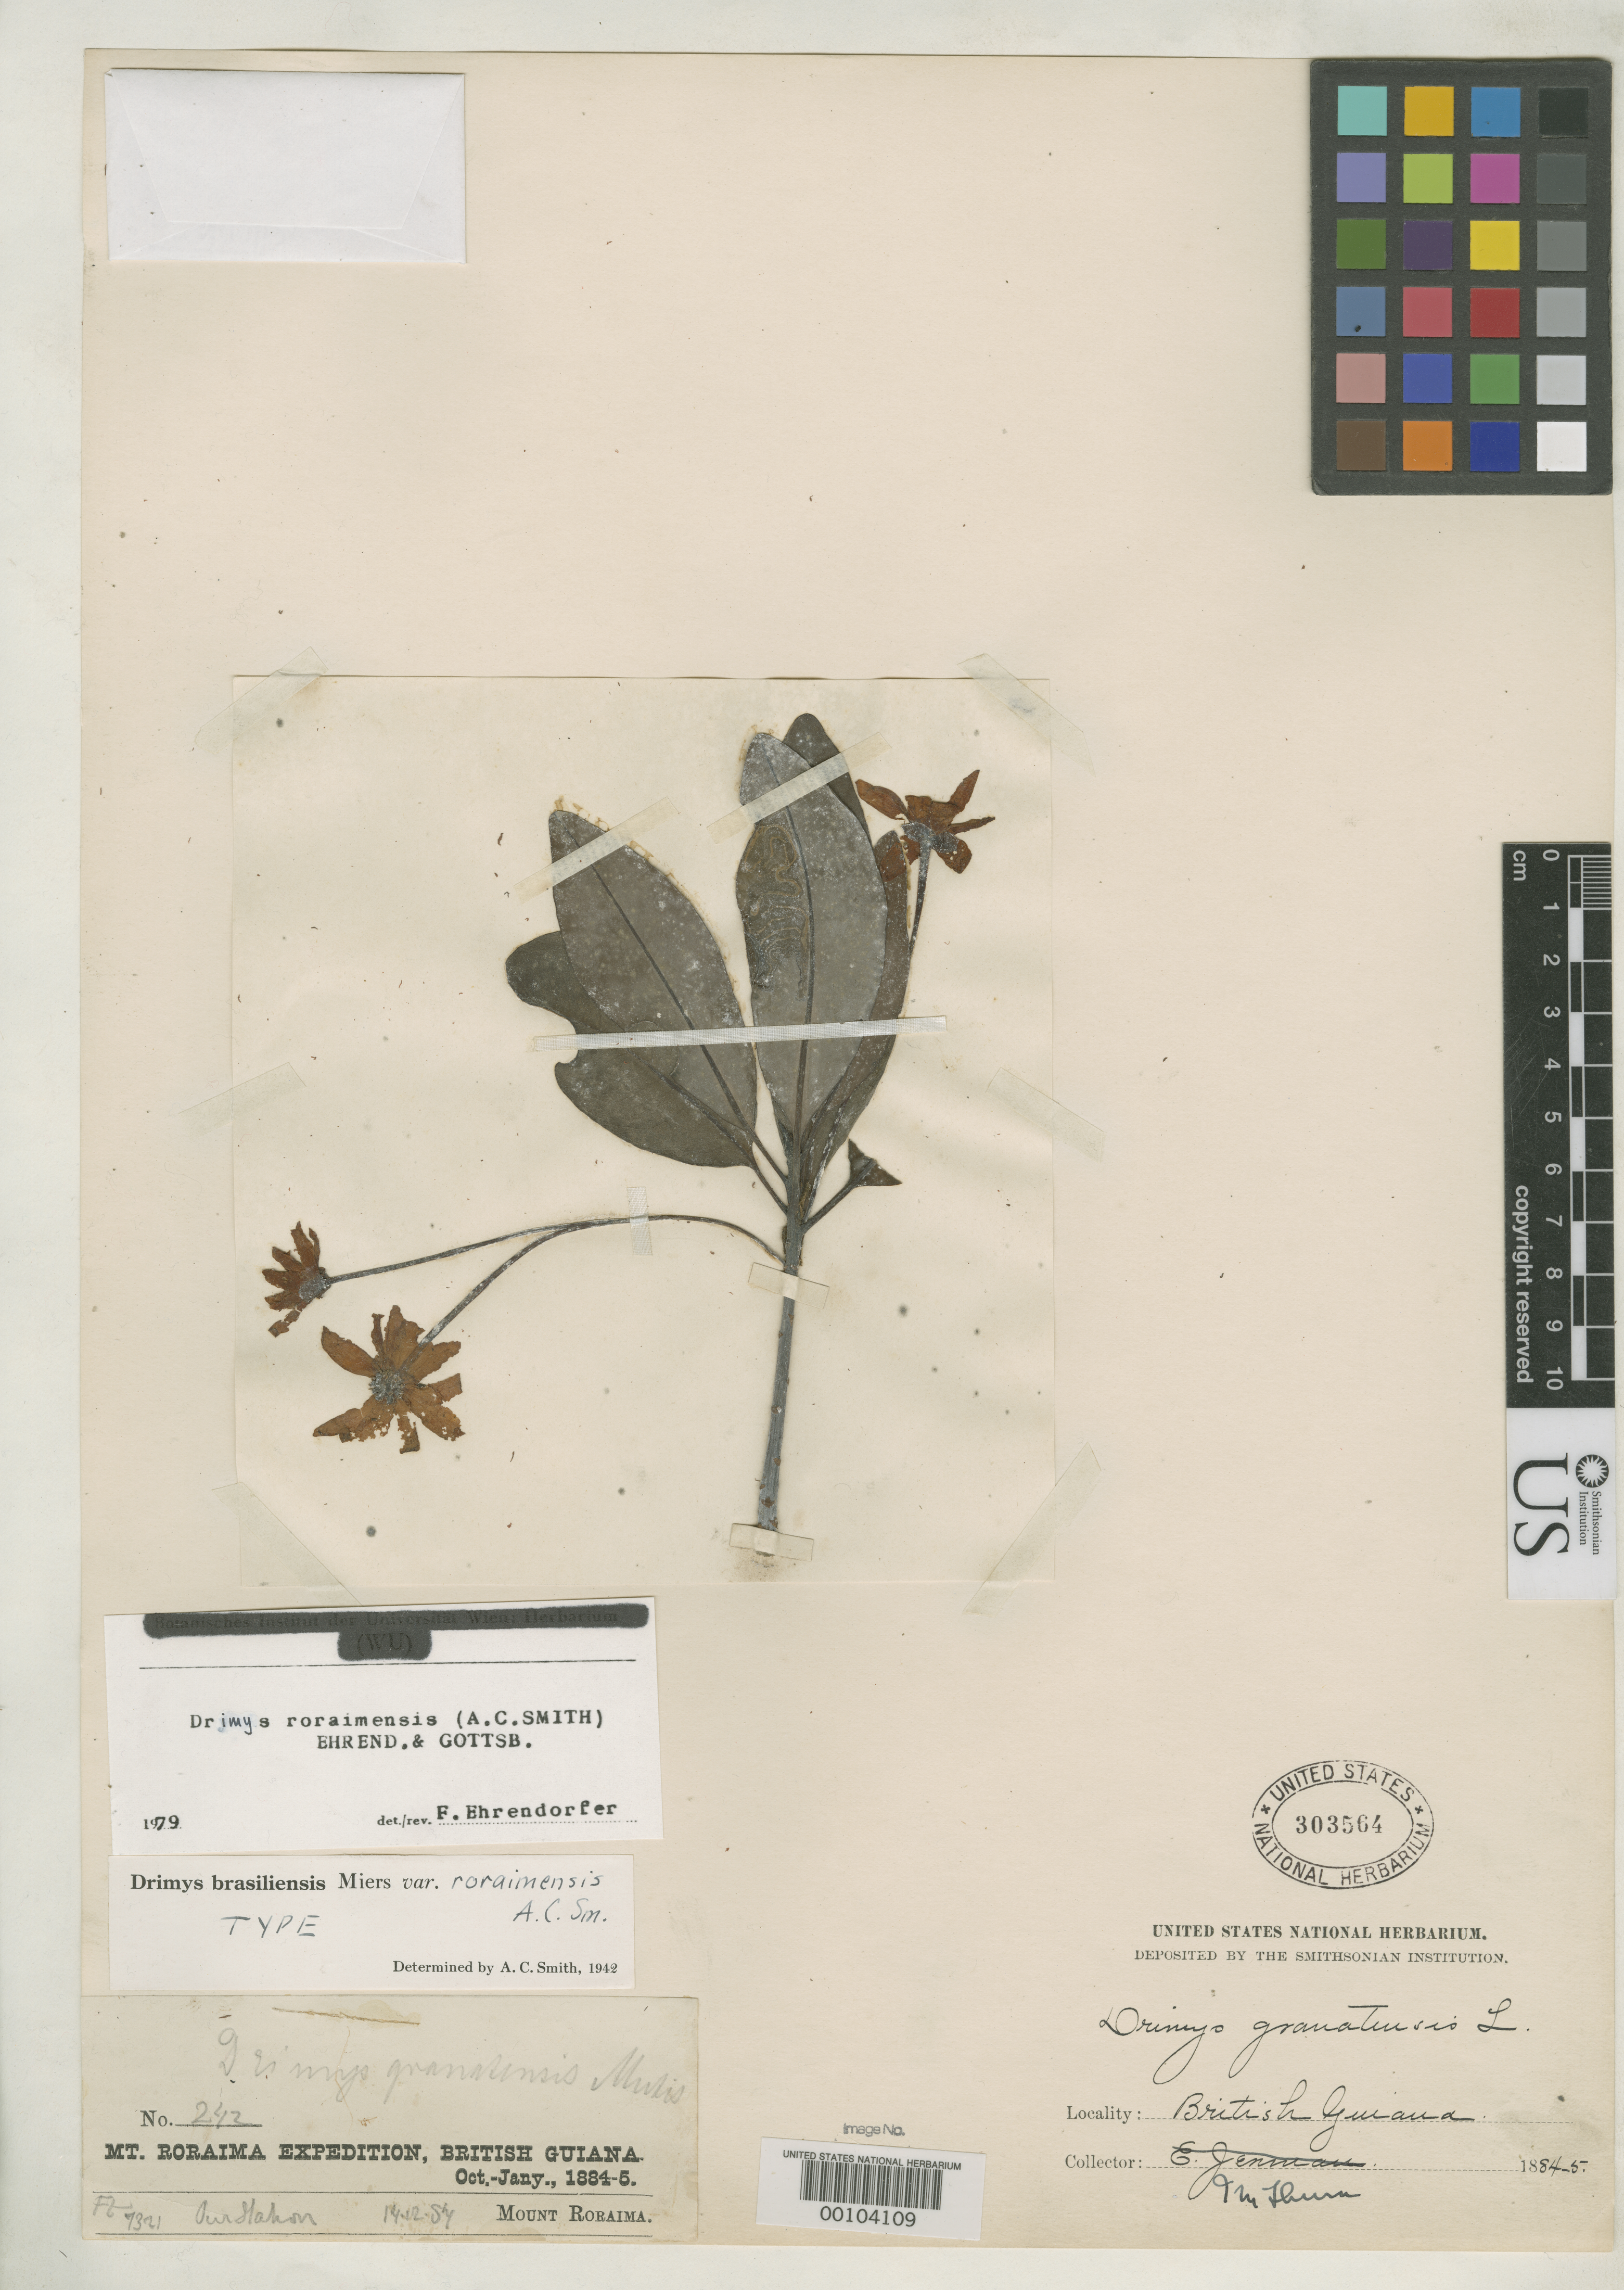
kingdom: Plantae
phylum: Tracheophyta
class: Magnoliopsida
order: Canellales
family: Winteraceae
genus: Drimys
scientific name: Drimys brasiliensis var. roraimensis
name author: A.C. Sm.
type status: Holotype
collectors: E. F. im Thurn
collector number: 242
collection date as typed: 1884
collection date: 1884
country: Venezuela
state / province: Amazonas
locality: Mt. Roraima, boundary of Guyana-Brazil-Venezuela.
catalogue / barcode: US 303564